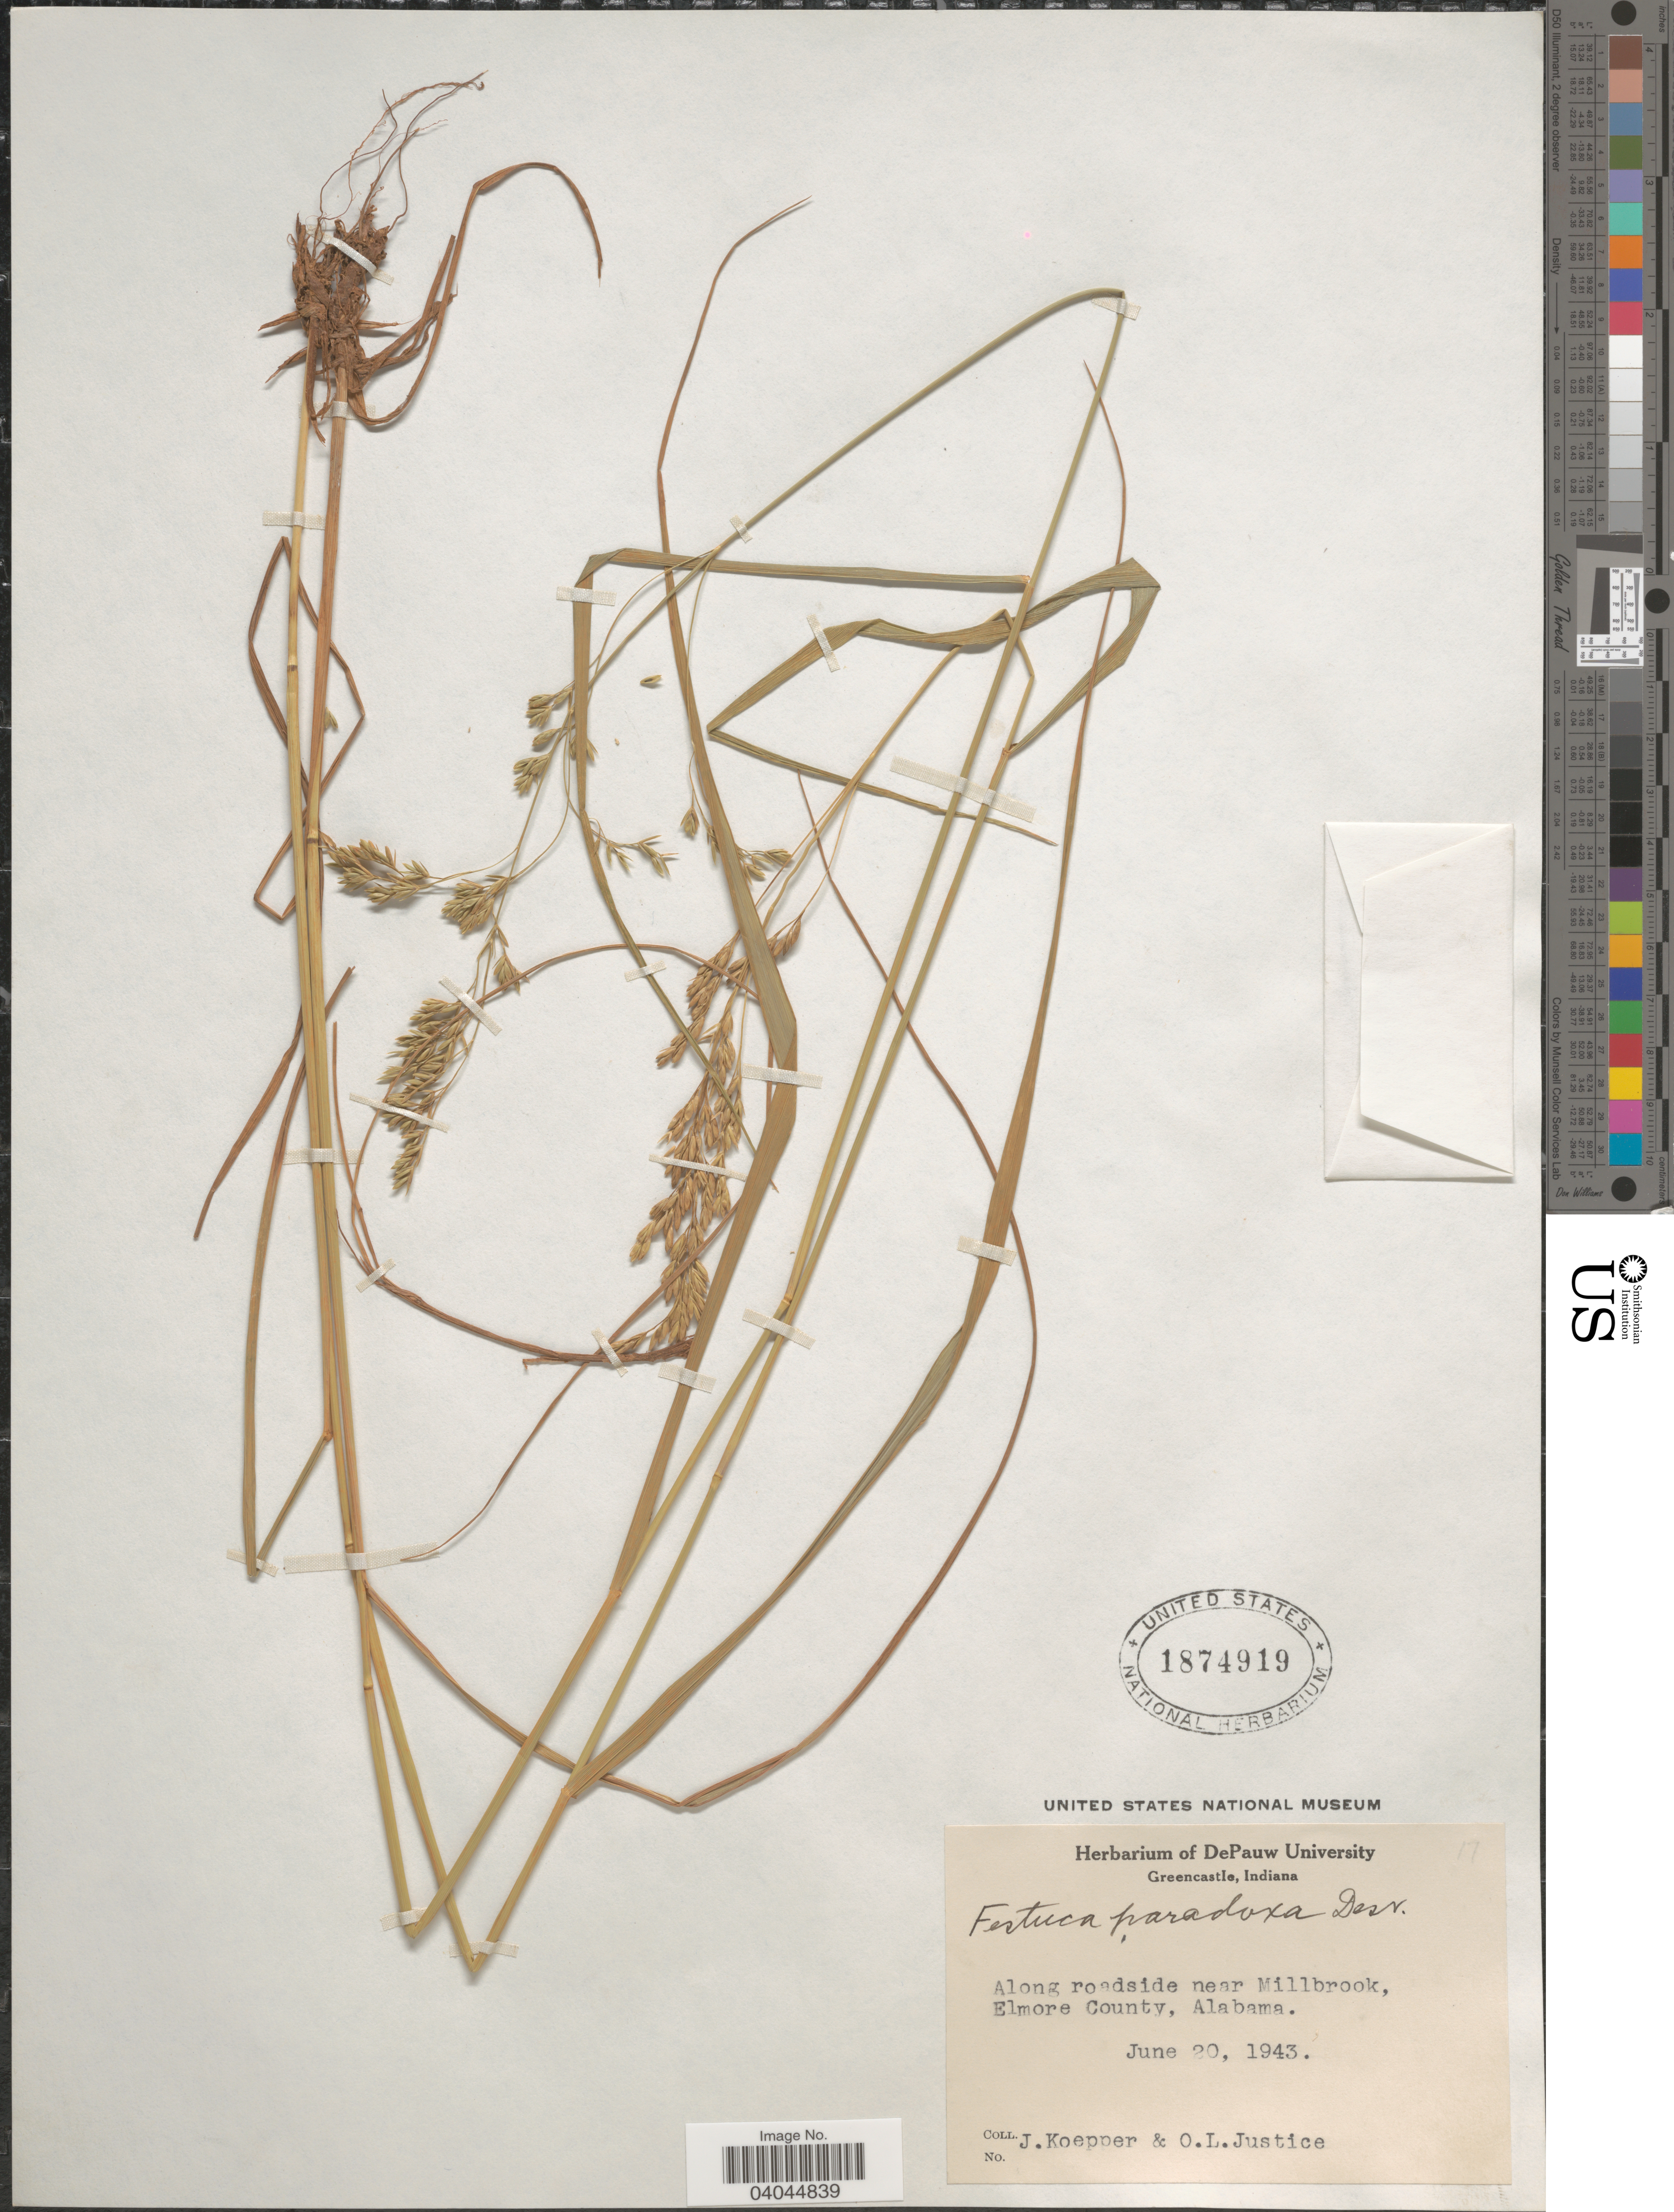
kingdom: Plantae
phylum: Tracheophyta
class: Liliopsida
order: Poales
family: Poaceae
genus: Festuca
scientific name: Festuca paradoxa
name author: Desv.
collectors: J. M. Koepper & O. Justice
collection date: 1943-06-20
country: United States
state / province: Alabama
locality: Along roadside near Millbrook, Elmore County.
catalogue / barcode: US 1874919